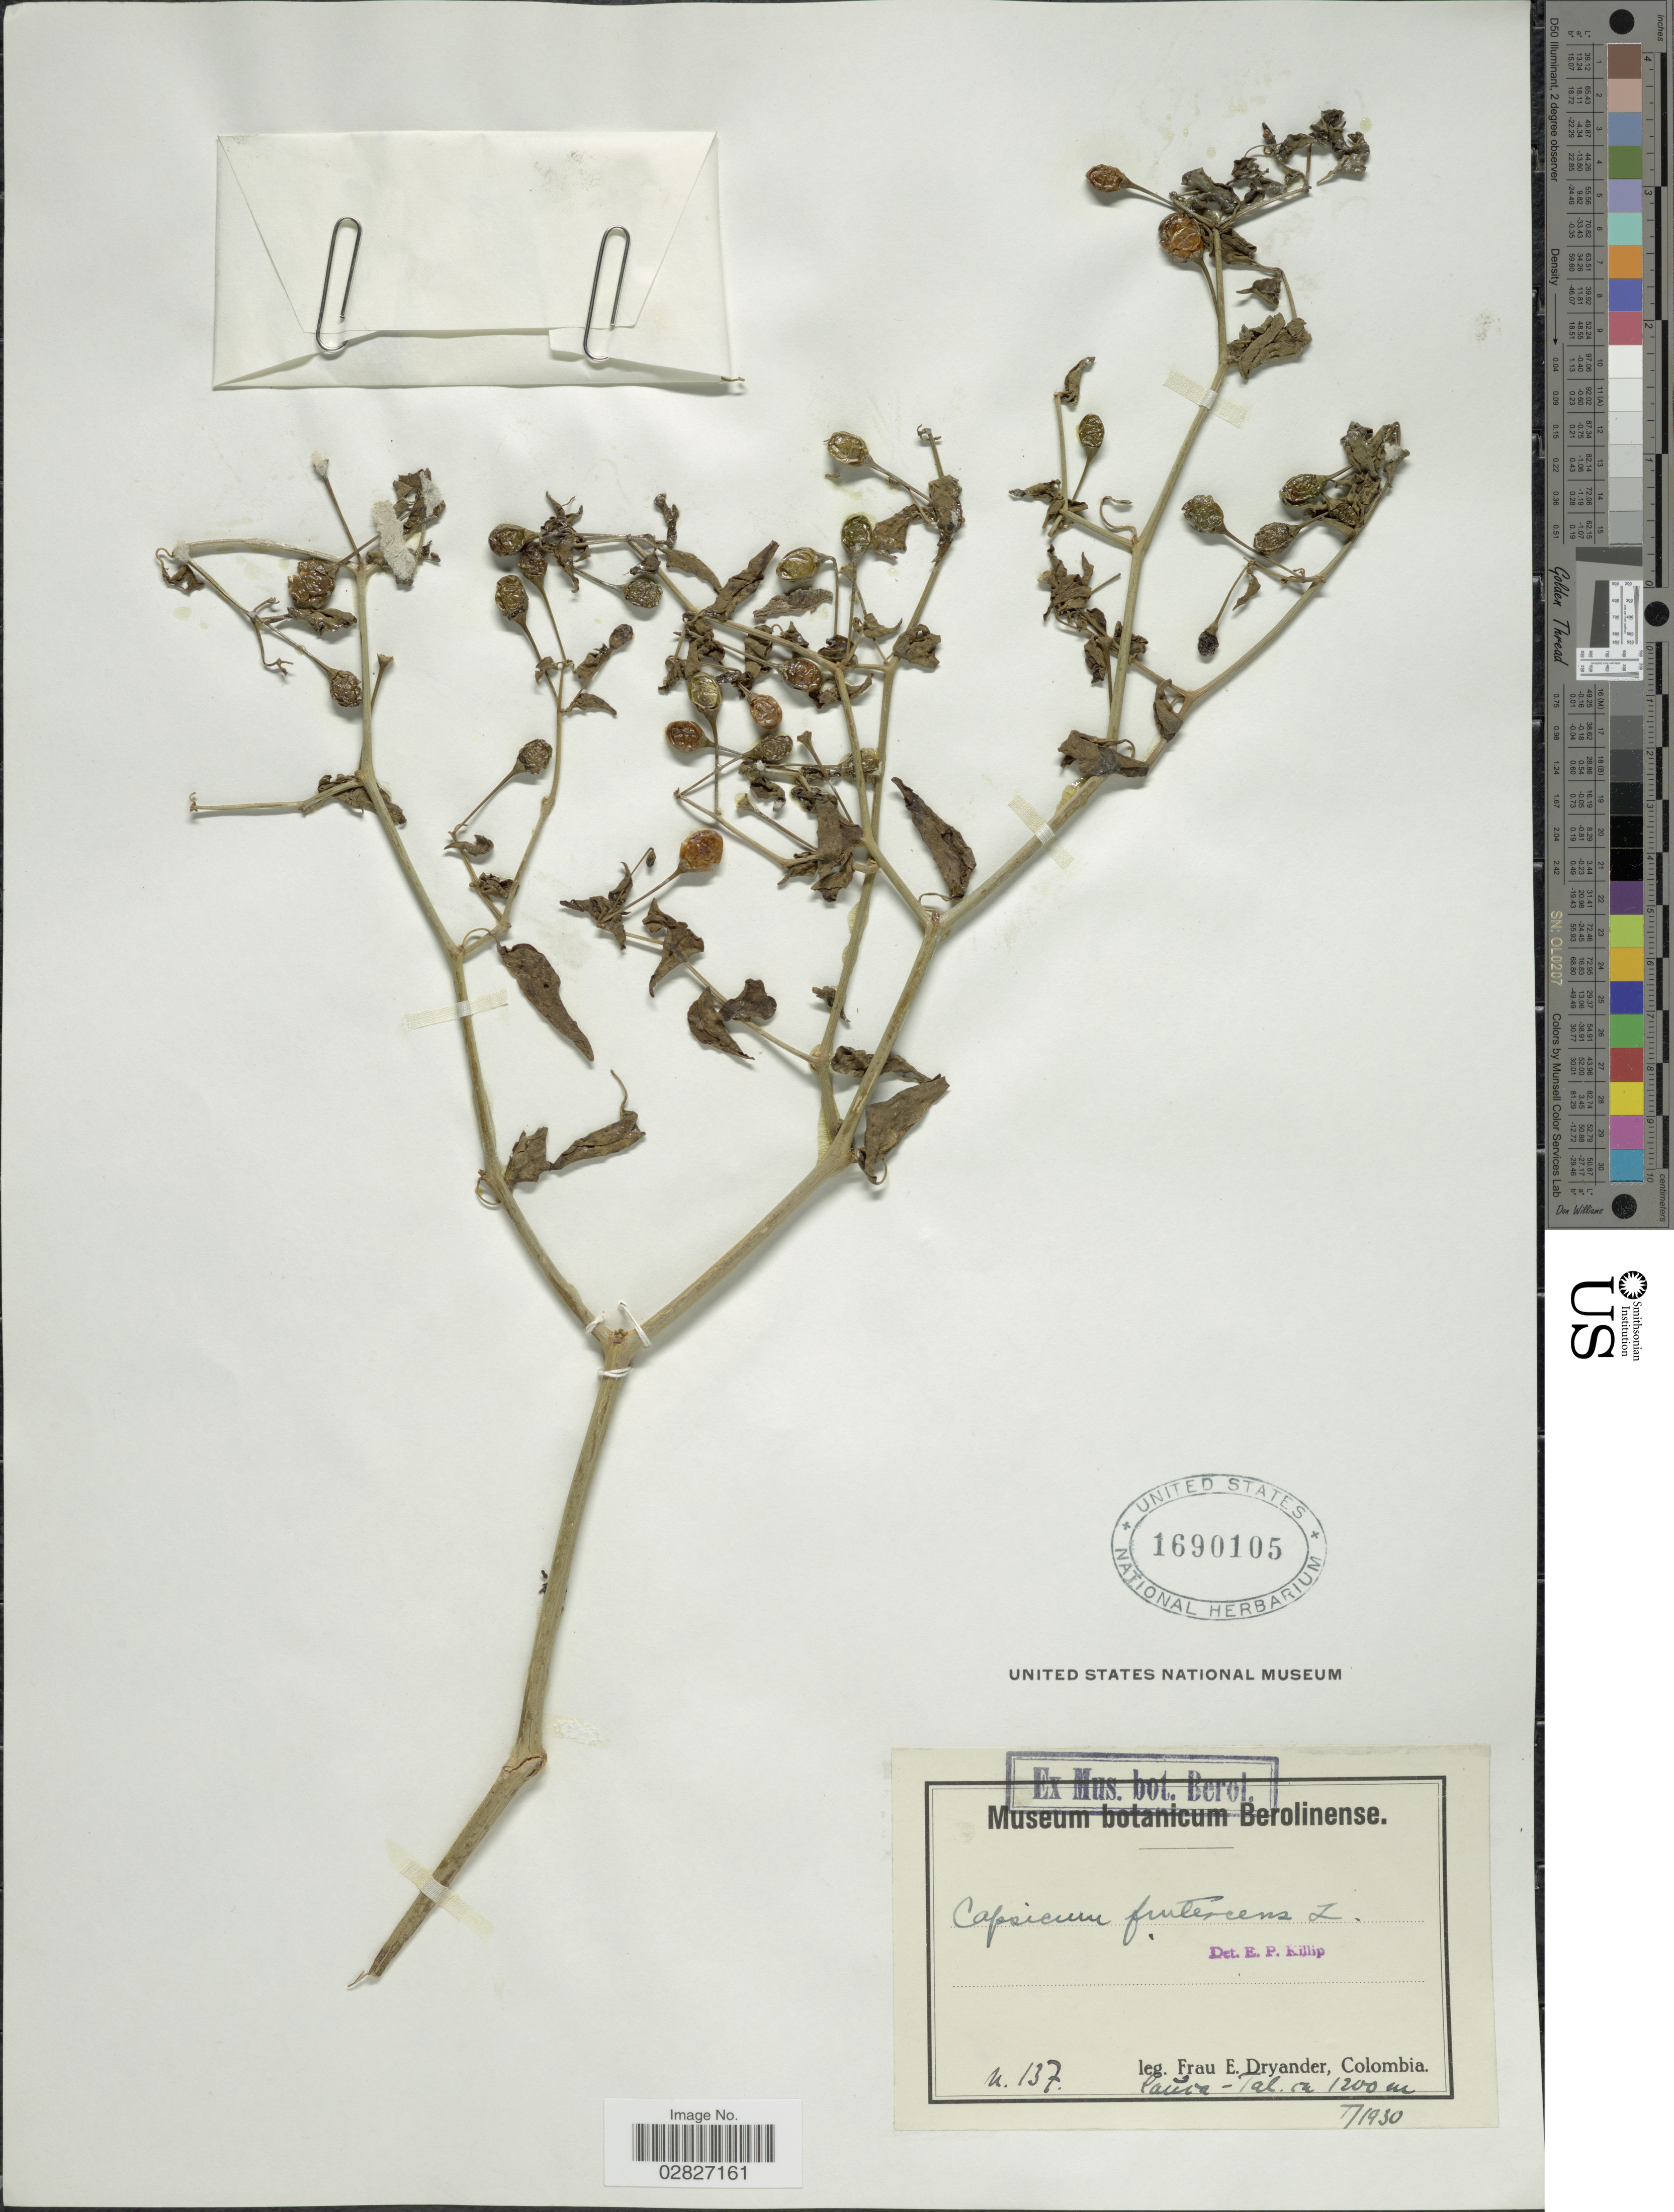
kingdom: Plantae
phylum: Tracheophyta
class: Magnoliopsida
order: Solanales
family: Solanaceae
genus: Capsicum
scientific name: Capsicum frutescens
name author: L.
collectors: F. Dryander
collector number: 137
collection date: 1930-07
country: Colombia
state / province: Cauca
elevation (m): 1200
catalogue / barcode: US 1690105